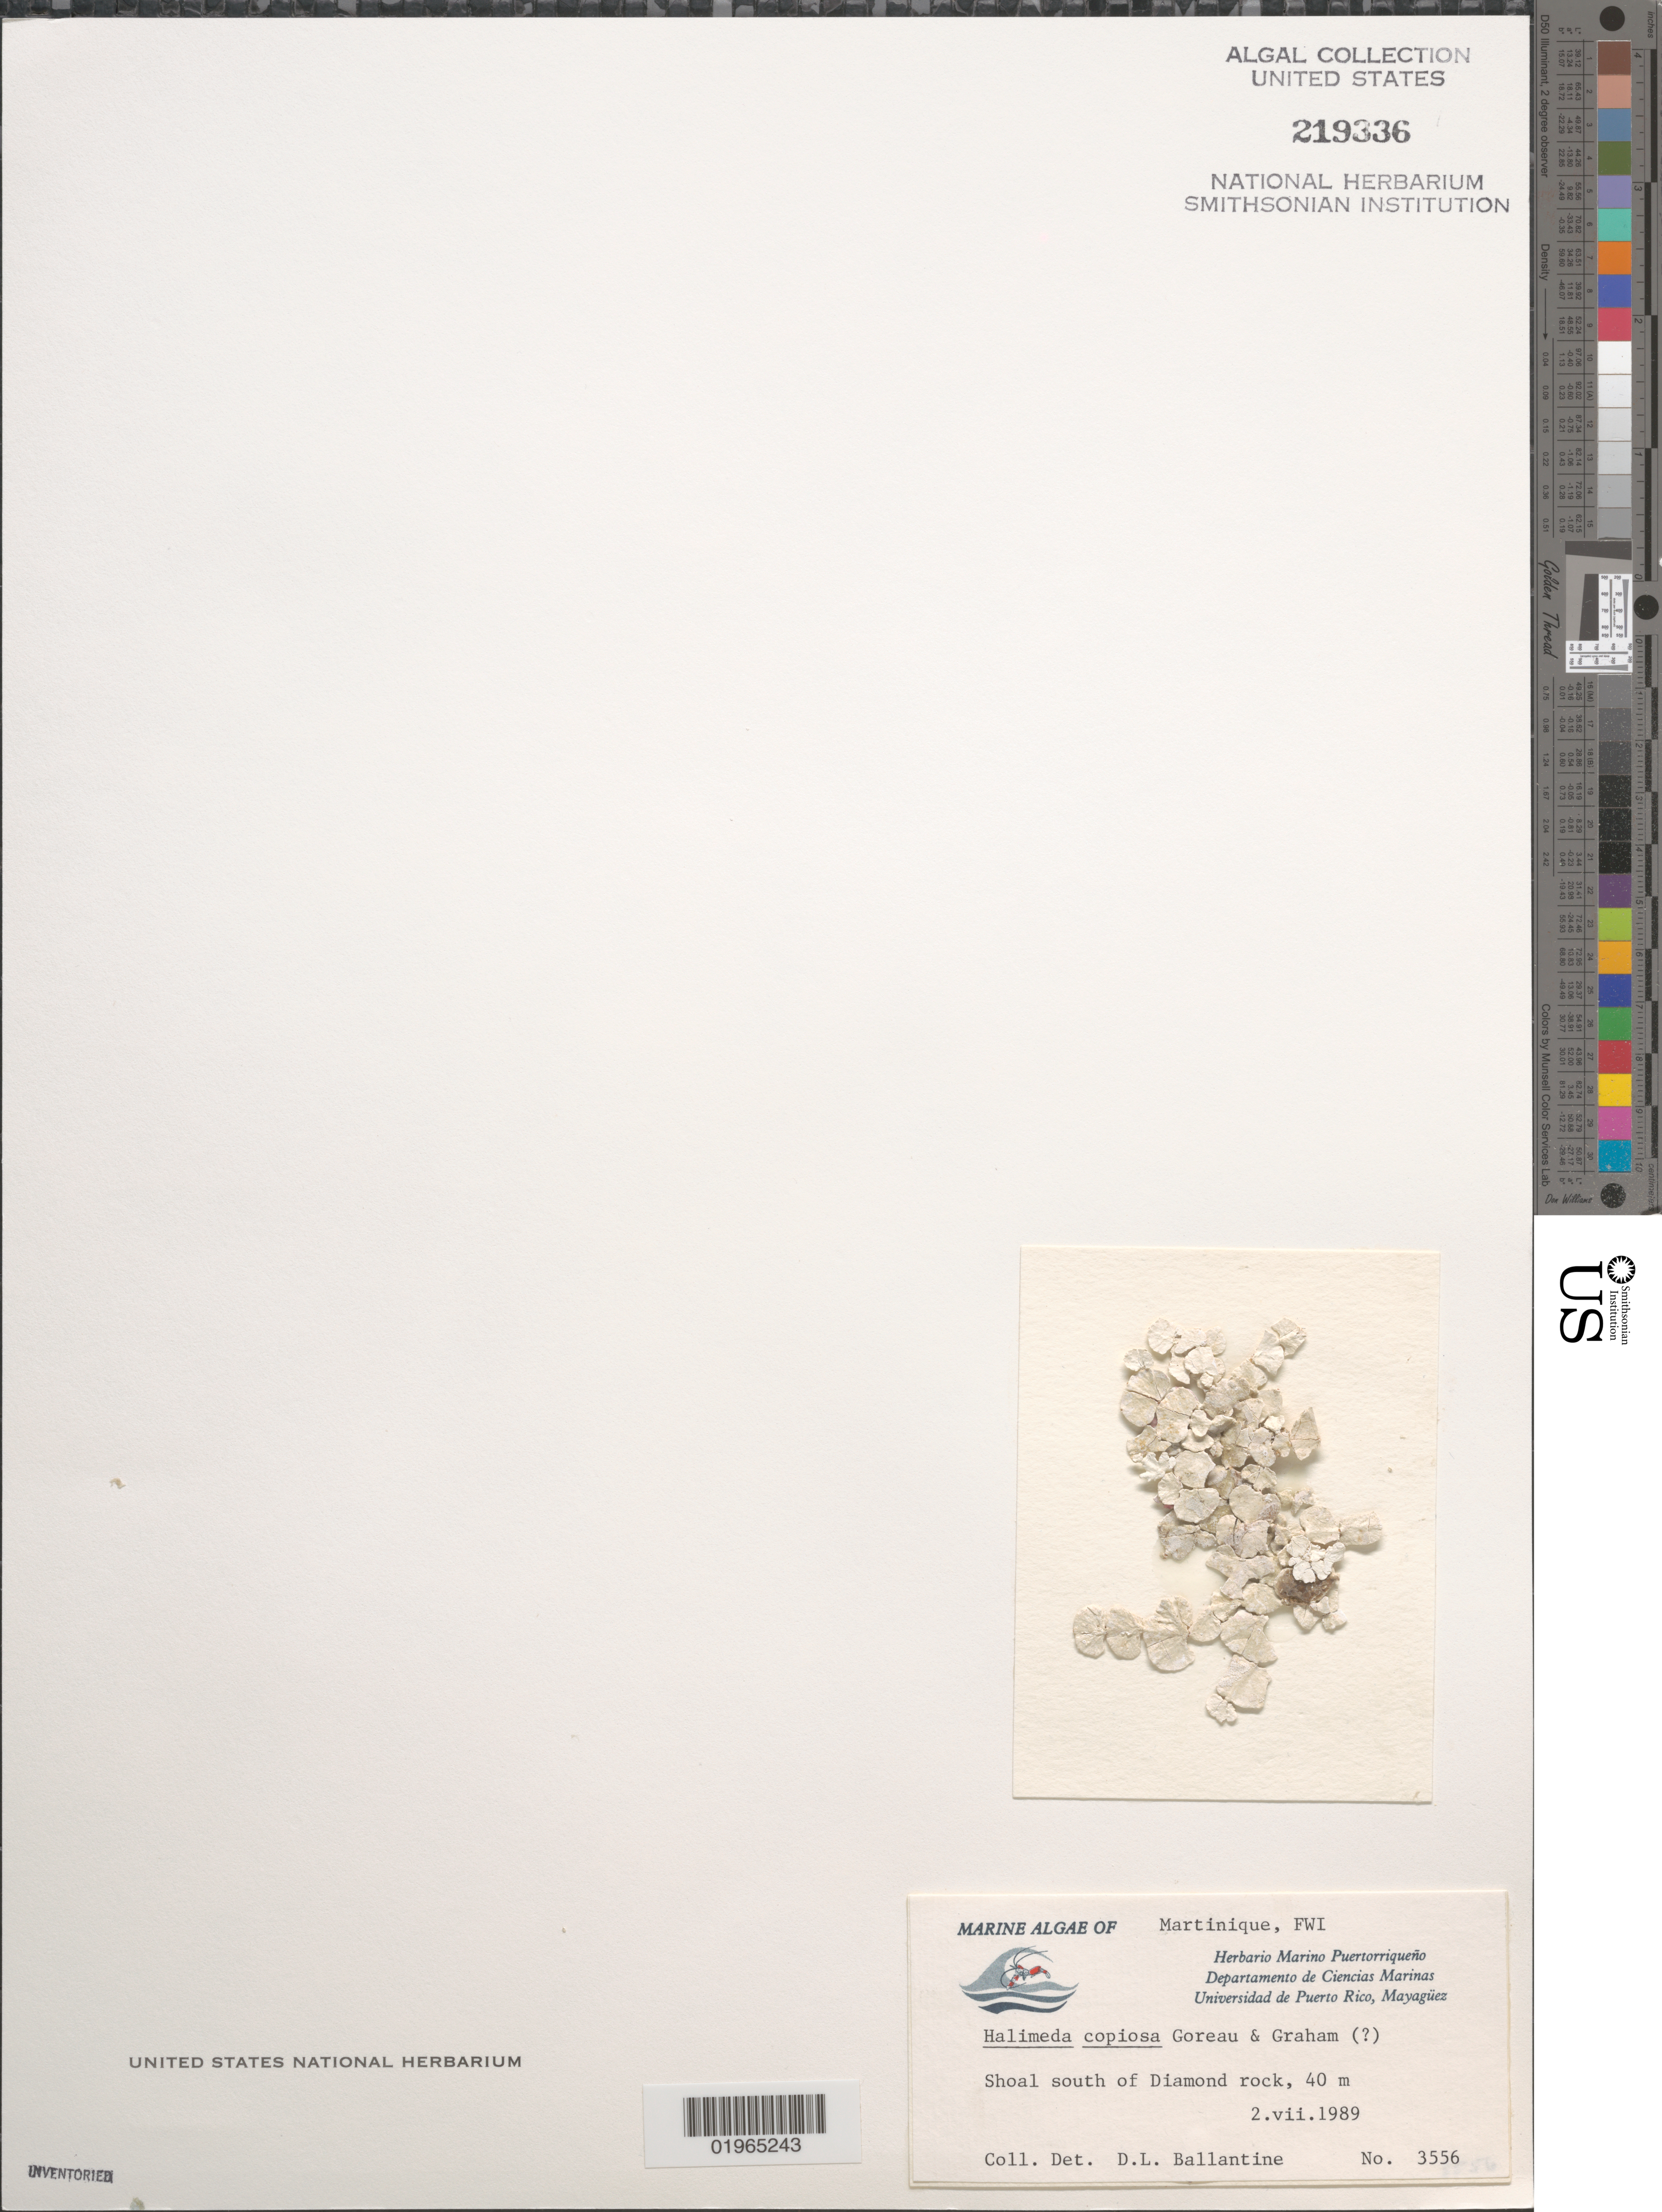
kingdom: Plantae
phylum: Chlorophyta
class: Ulvophyceae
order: Bryopsidales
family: Halimedaceae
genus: Halimeda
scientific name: Halimeda copiosa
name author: Goreau & E.A. Graham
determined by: Ballantine, D. L.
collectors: D.L. Ballantine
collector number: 3556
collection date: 1989-07-02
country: Martinique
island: Martinique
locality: Shoal south of Diamond rock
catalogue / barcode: US 219336